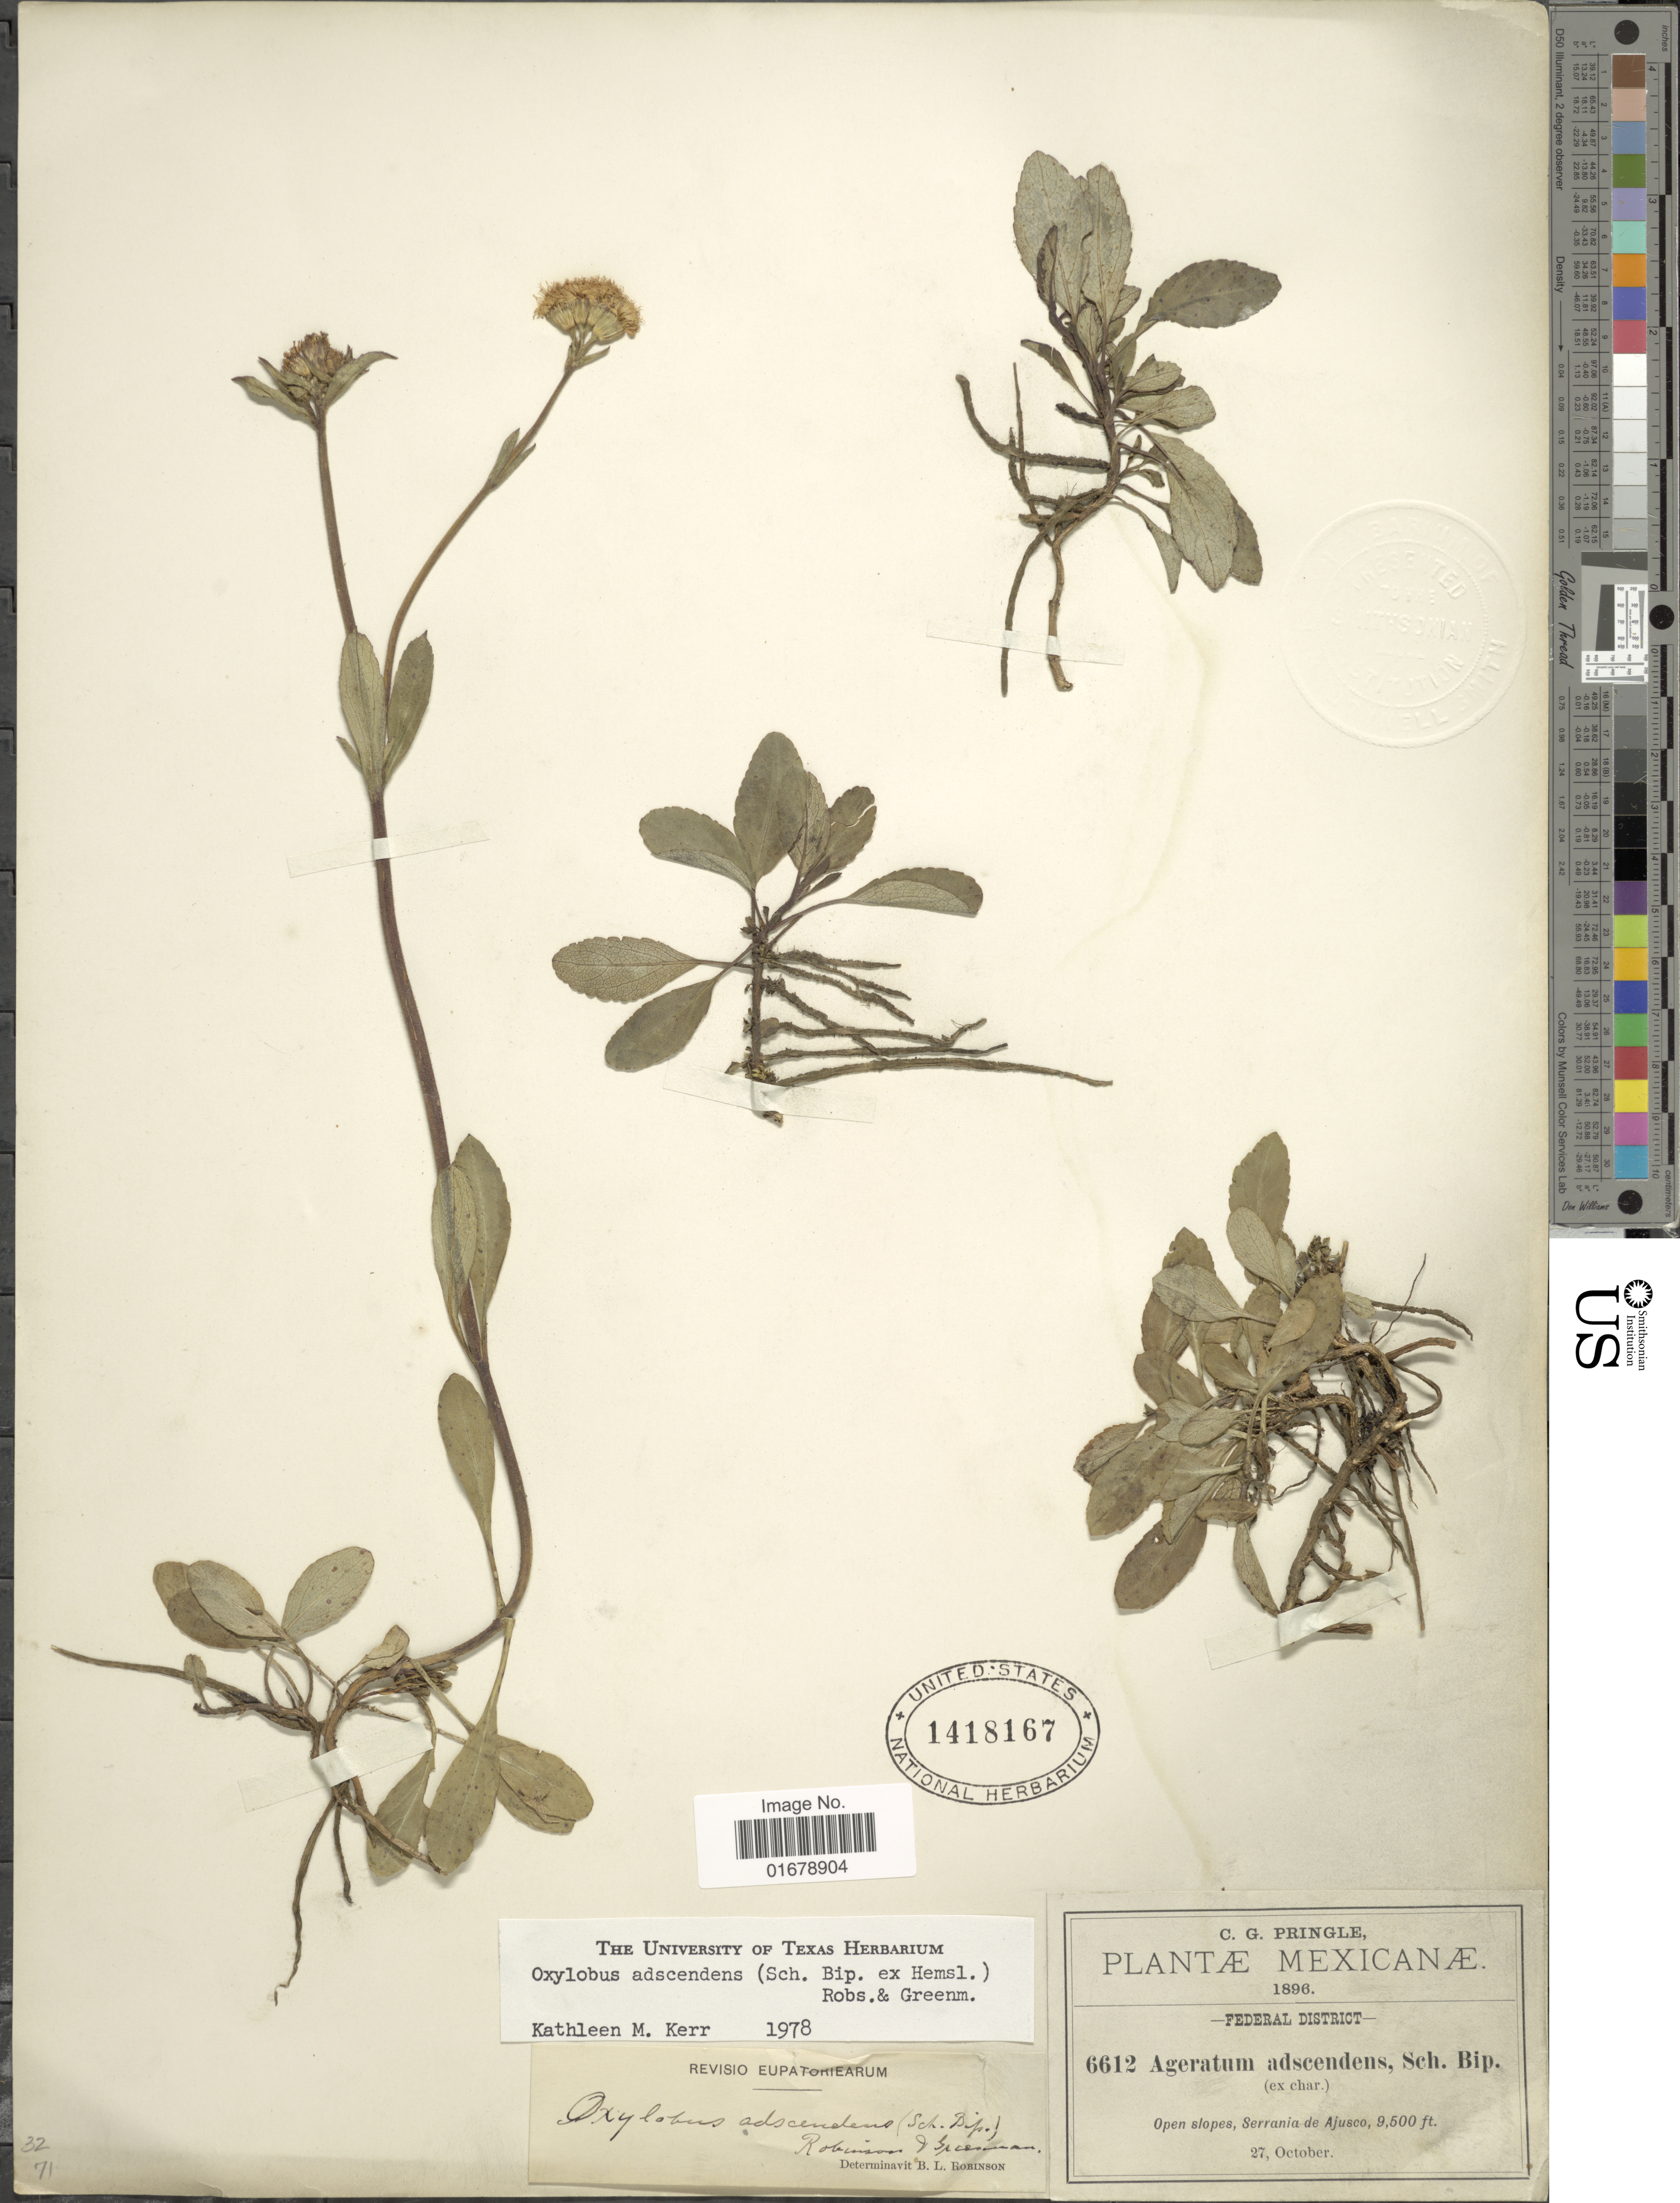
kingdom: Plantae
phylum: Tracheophyta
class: Magnoliopsida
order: Asterales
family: Asteraceae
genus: Oxylobus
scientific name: Oxylobus adscendens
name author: (Sch. Bip.) B.L. Rob. & Greenm. in B.L. Rob.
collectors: C. G. Pringle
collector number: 6612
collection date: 1896-10-27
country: Mexico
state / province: Distrito Federal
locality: Federal District. Open slopes, Serrania de Ajusco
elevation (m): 2896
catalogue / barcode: US 1418167